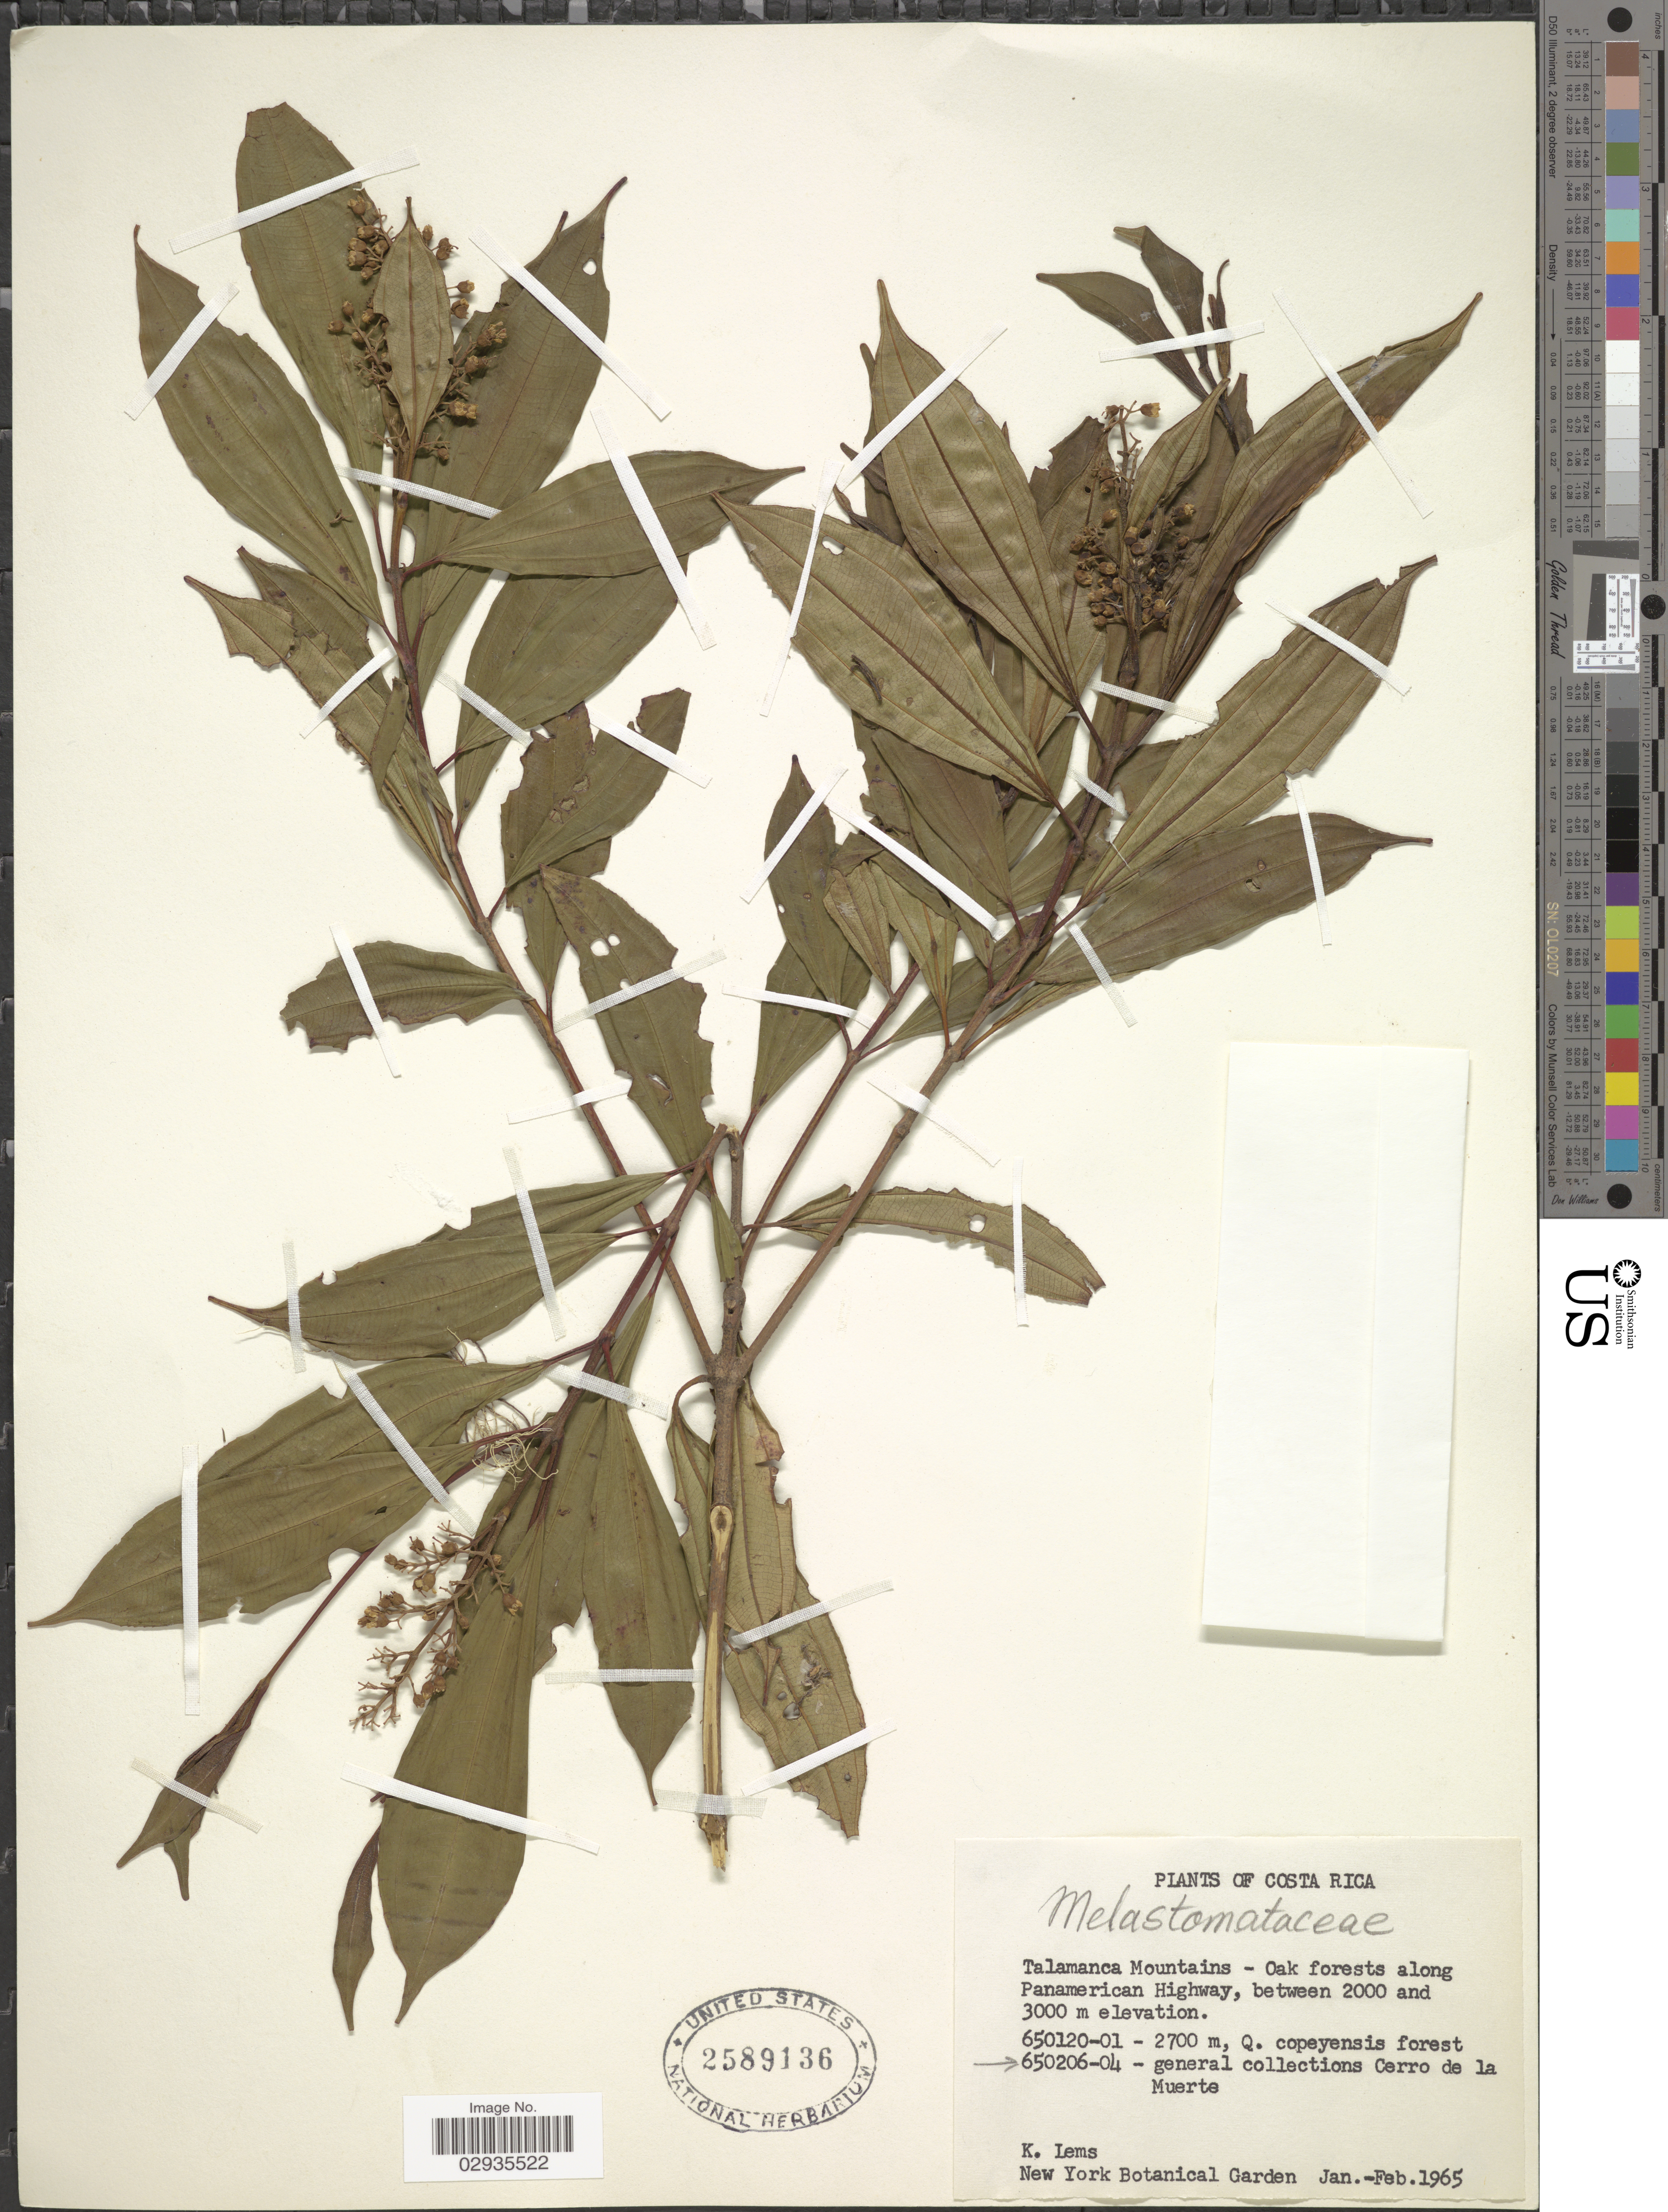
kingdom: Plantae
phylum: Tracheophyta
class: Magnoliopsida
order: Myrtales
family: Melastomataceae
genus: Miconia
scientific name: Miconia sp.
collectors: K. Lems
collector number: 650206-04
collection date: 1965-01/1965-02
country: Costa Rica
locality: Talamanca Mountains-Oak forests along Panamerican Highway, general collections Cerro de la Muerte.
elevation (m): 2700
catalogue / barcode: US 2589136